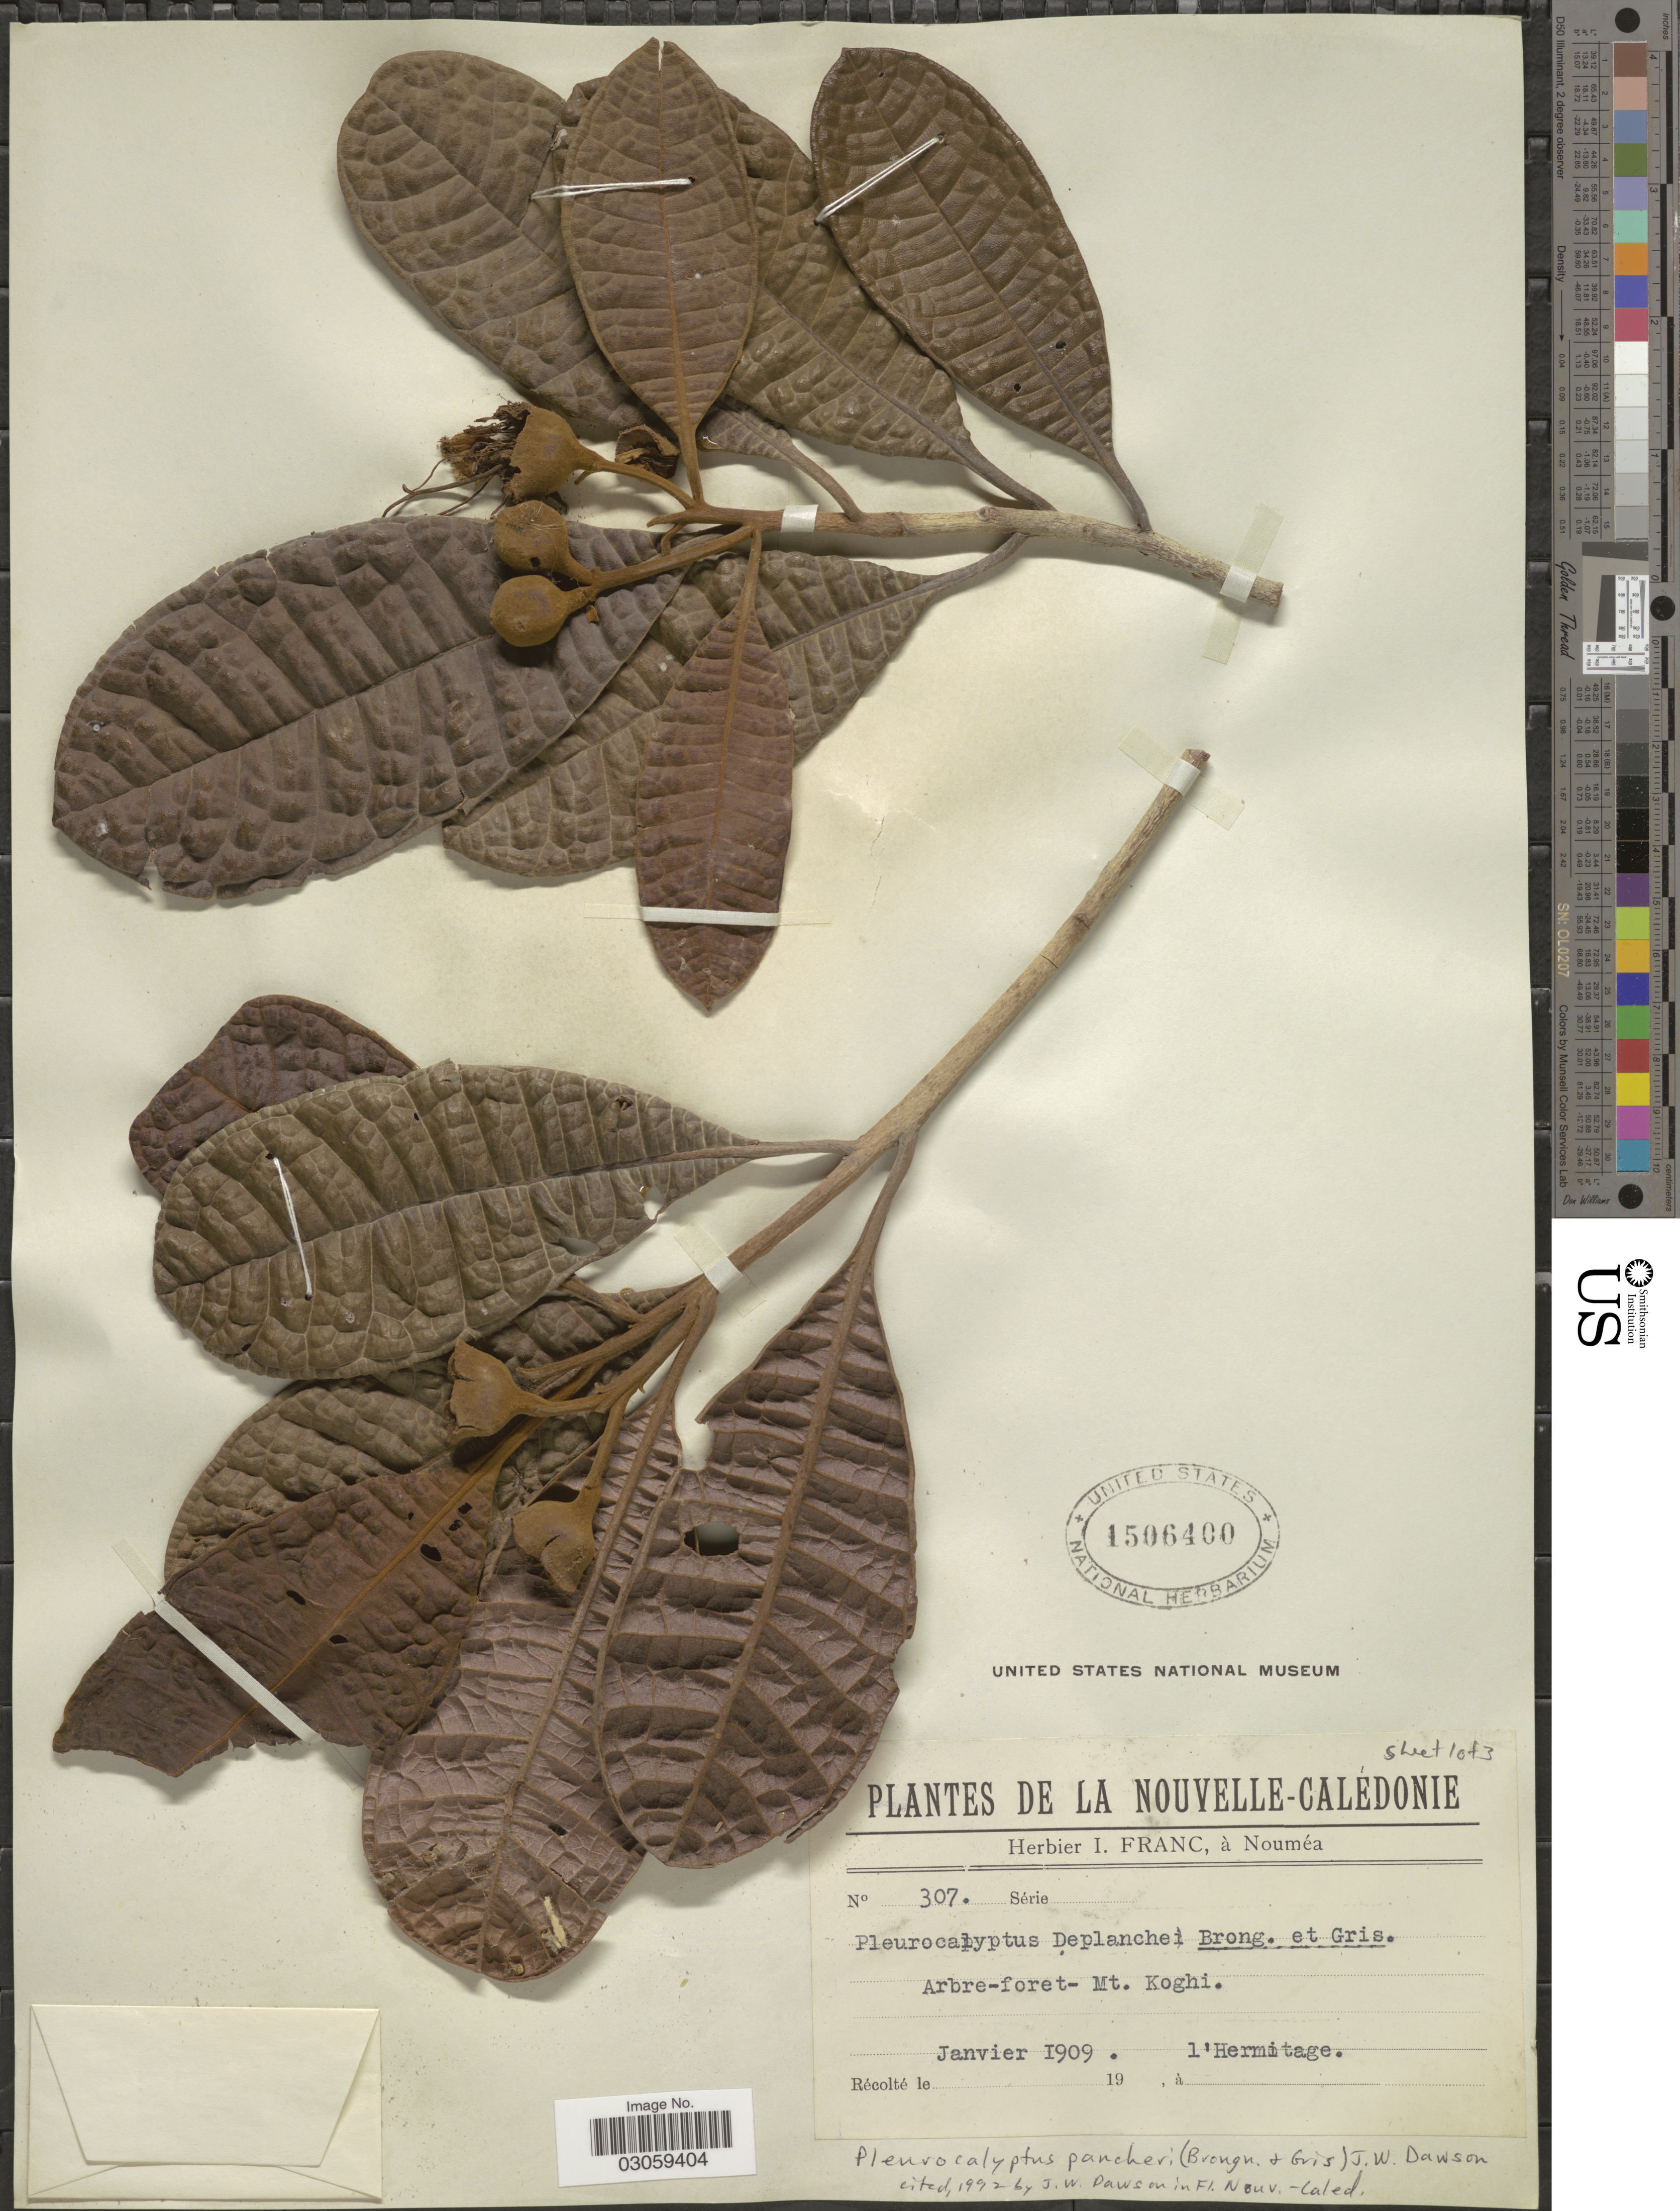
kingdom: Plantae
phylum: Tracheophyta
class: Magnoliopsida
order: Myrtales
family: Myrtaceae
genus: Pleurocalyptus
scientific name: Pleurocalyptus pancheri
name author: (Brongn. & Gris) J.W. Dawson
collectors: Hermitage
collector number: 307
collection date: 1909-01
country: New Caledonia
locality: Nouvelle-Calédonie. Mt. Koghi.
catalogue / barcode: US 1506400